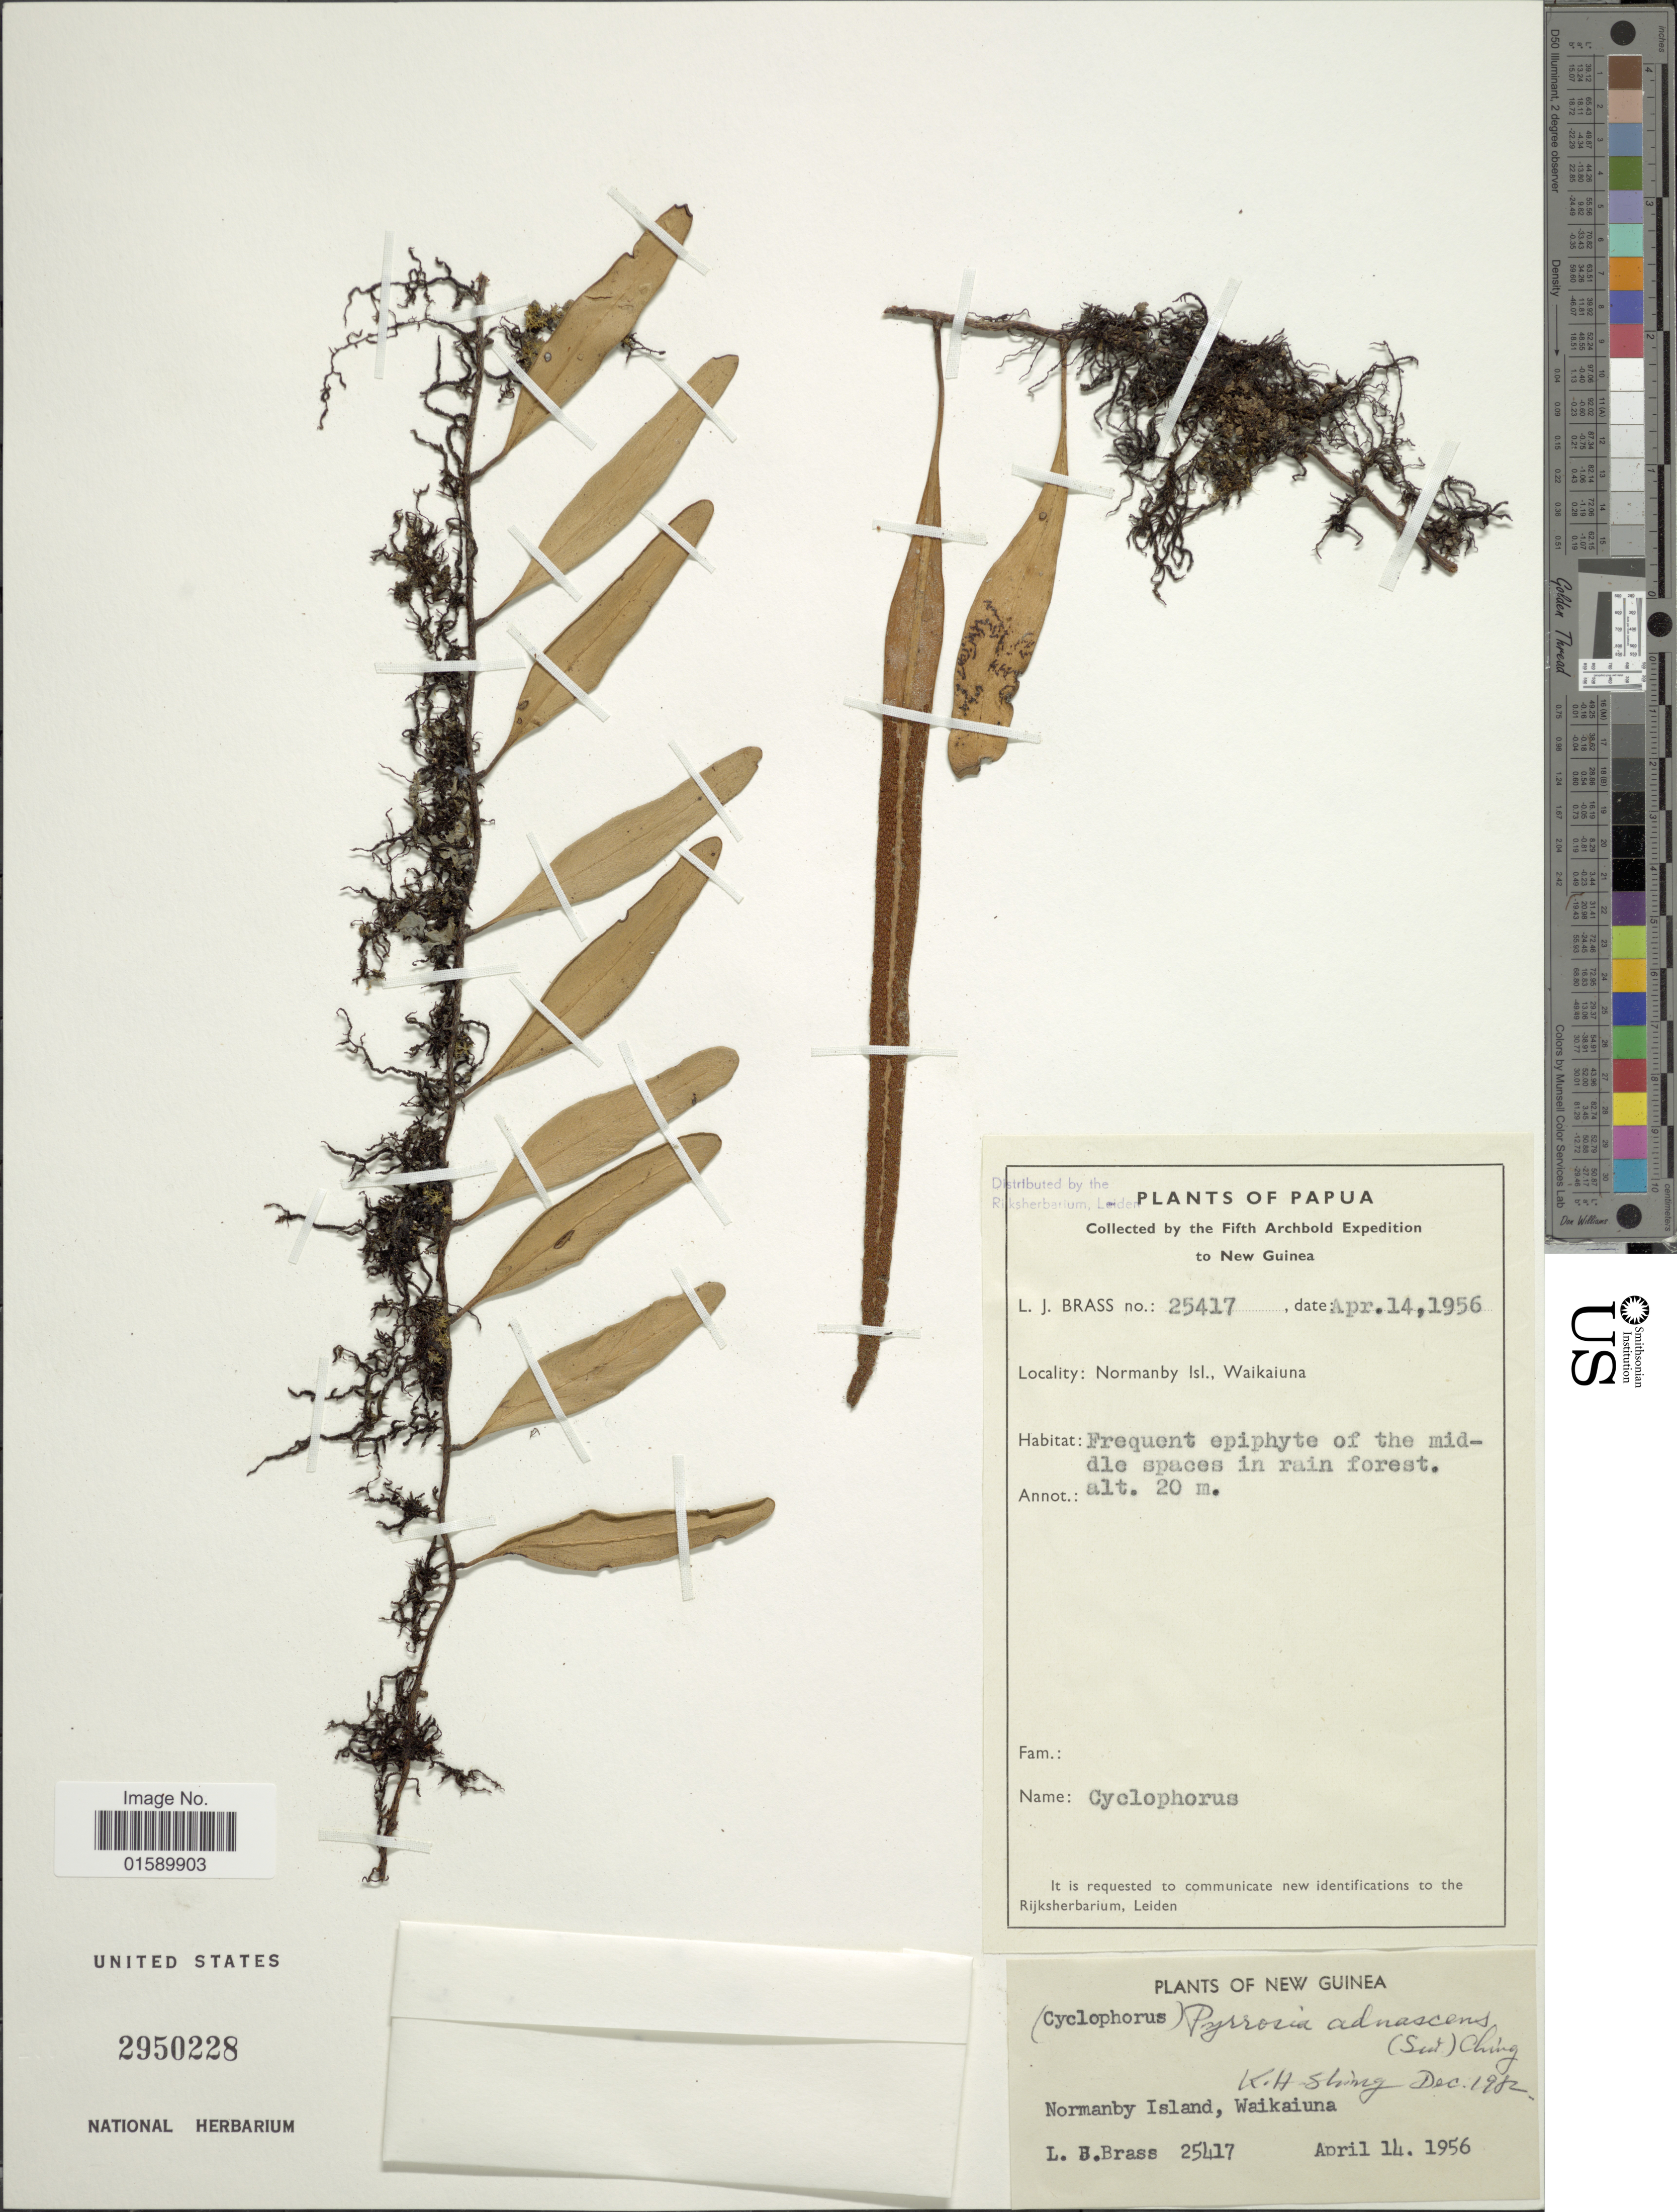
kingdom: Plantae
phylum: Tracheophyta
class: Polypodiopsida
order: Polypodiales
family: Polypodiaceae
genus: Pyrrosia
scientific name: Pyrrosia sp.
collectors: L. J. Brass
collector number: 25417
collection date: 1956-04-14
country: Papua New Guinea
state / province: Milne Bay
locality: Papua, Normanby Isl., Waikauna.New Guinea.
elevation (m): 20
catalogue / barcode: US 2950228